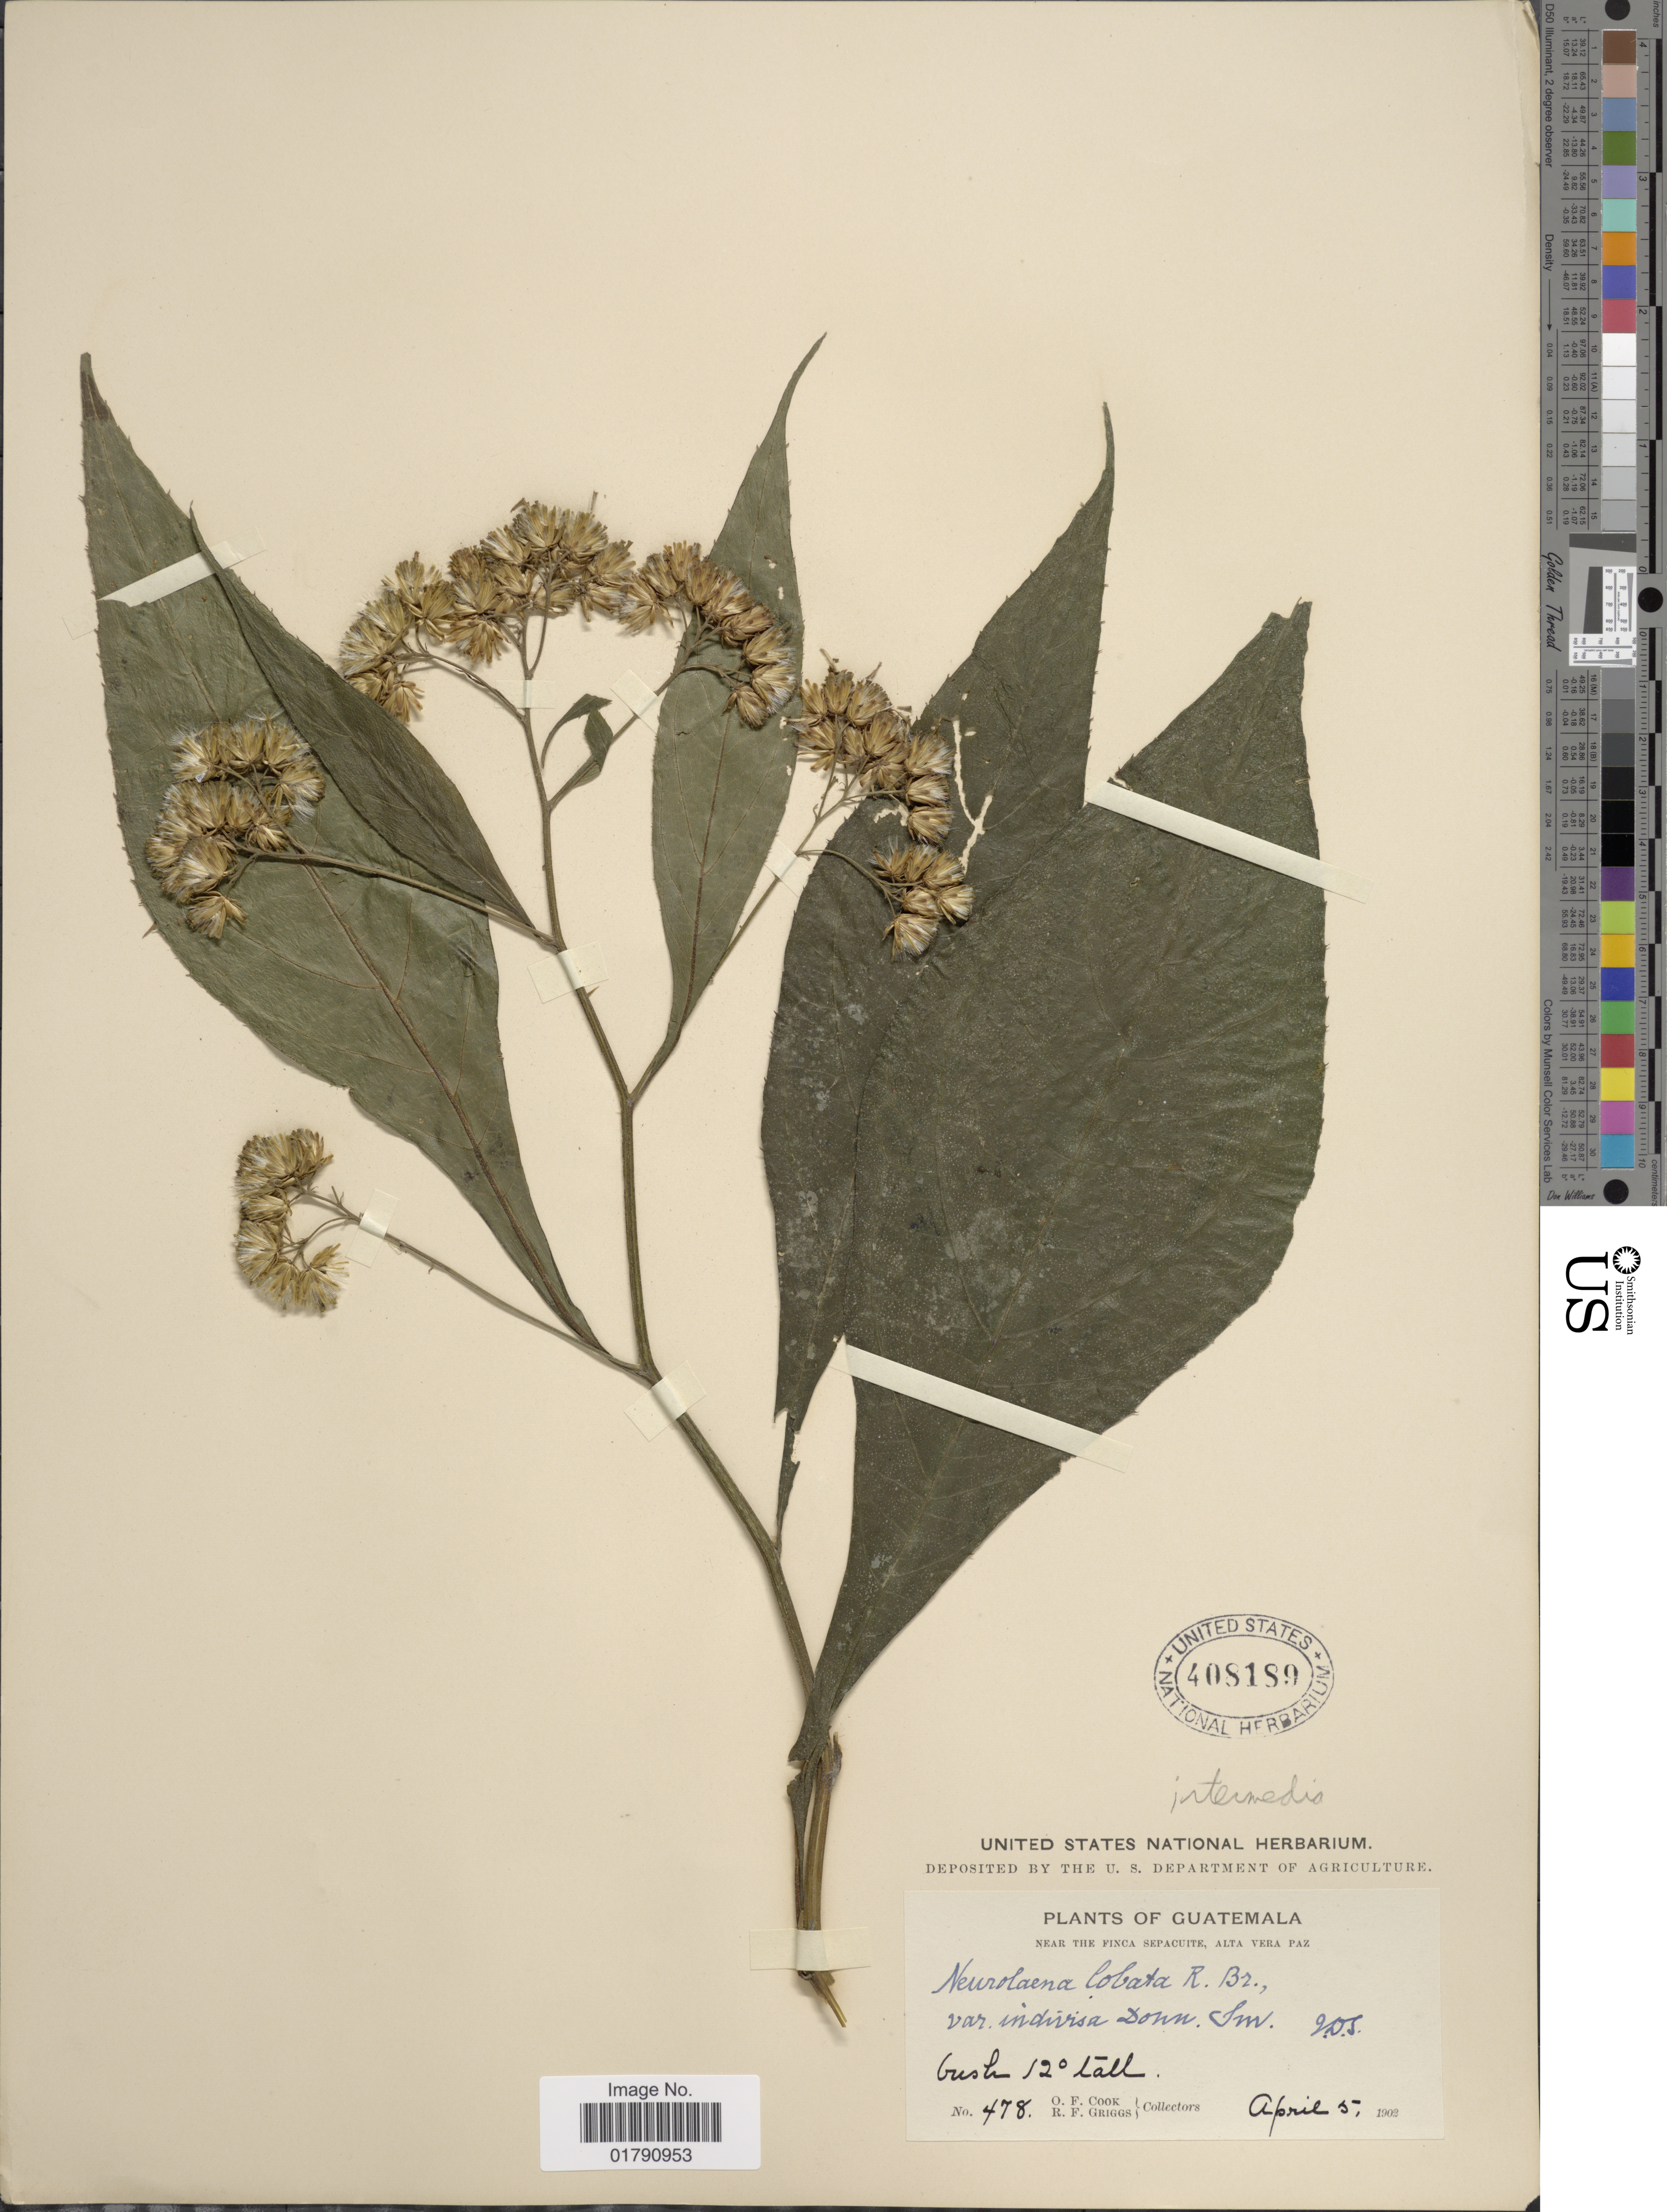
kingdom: Plantae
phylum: Tracheophyta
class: Magnoliopsida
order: Asterales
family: Asteraceae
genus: Neurolaena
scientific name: Neurolaena intermedia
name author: Rydb.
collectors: O. F. Cook & R. F. Griggs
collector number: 478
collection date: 1902-04-05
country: Guatemala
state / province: Alta Verapaz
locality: Near the Finca Sepacute, Alta Vera Paz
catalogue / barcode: US 408189